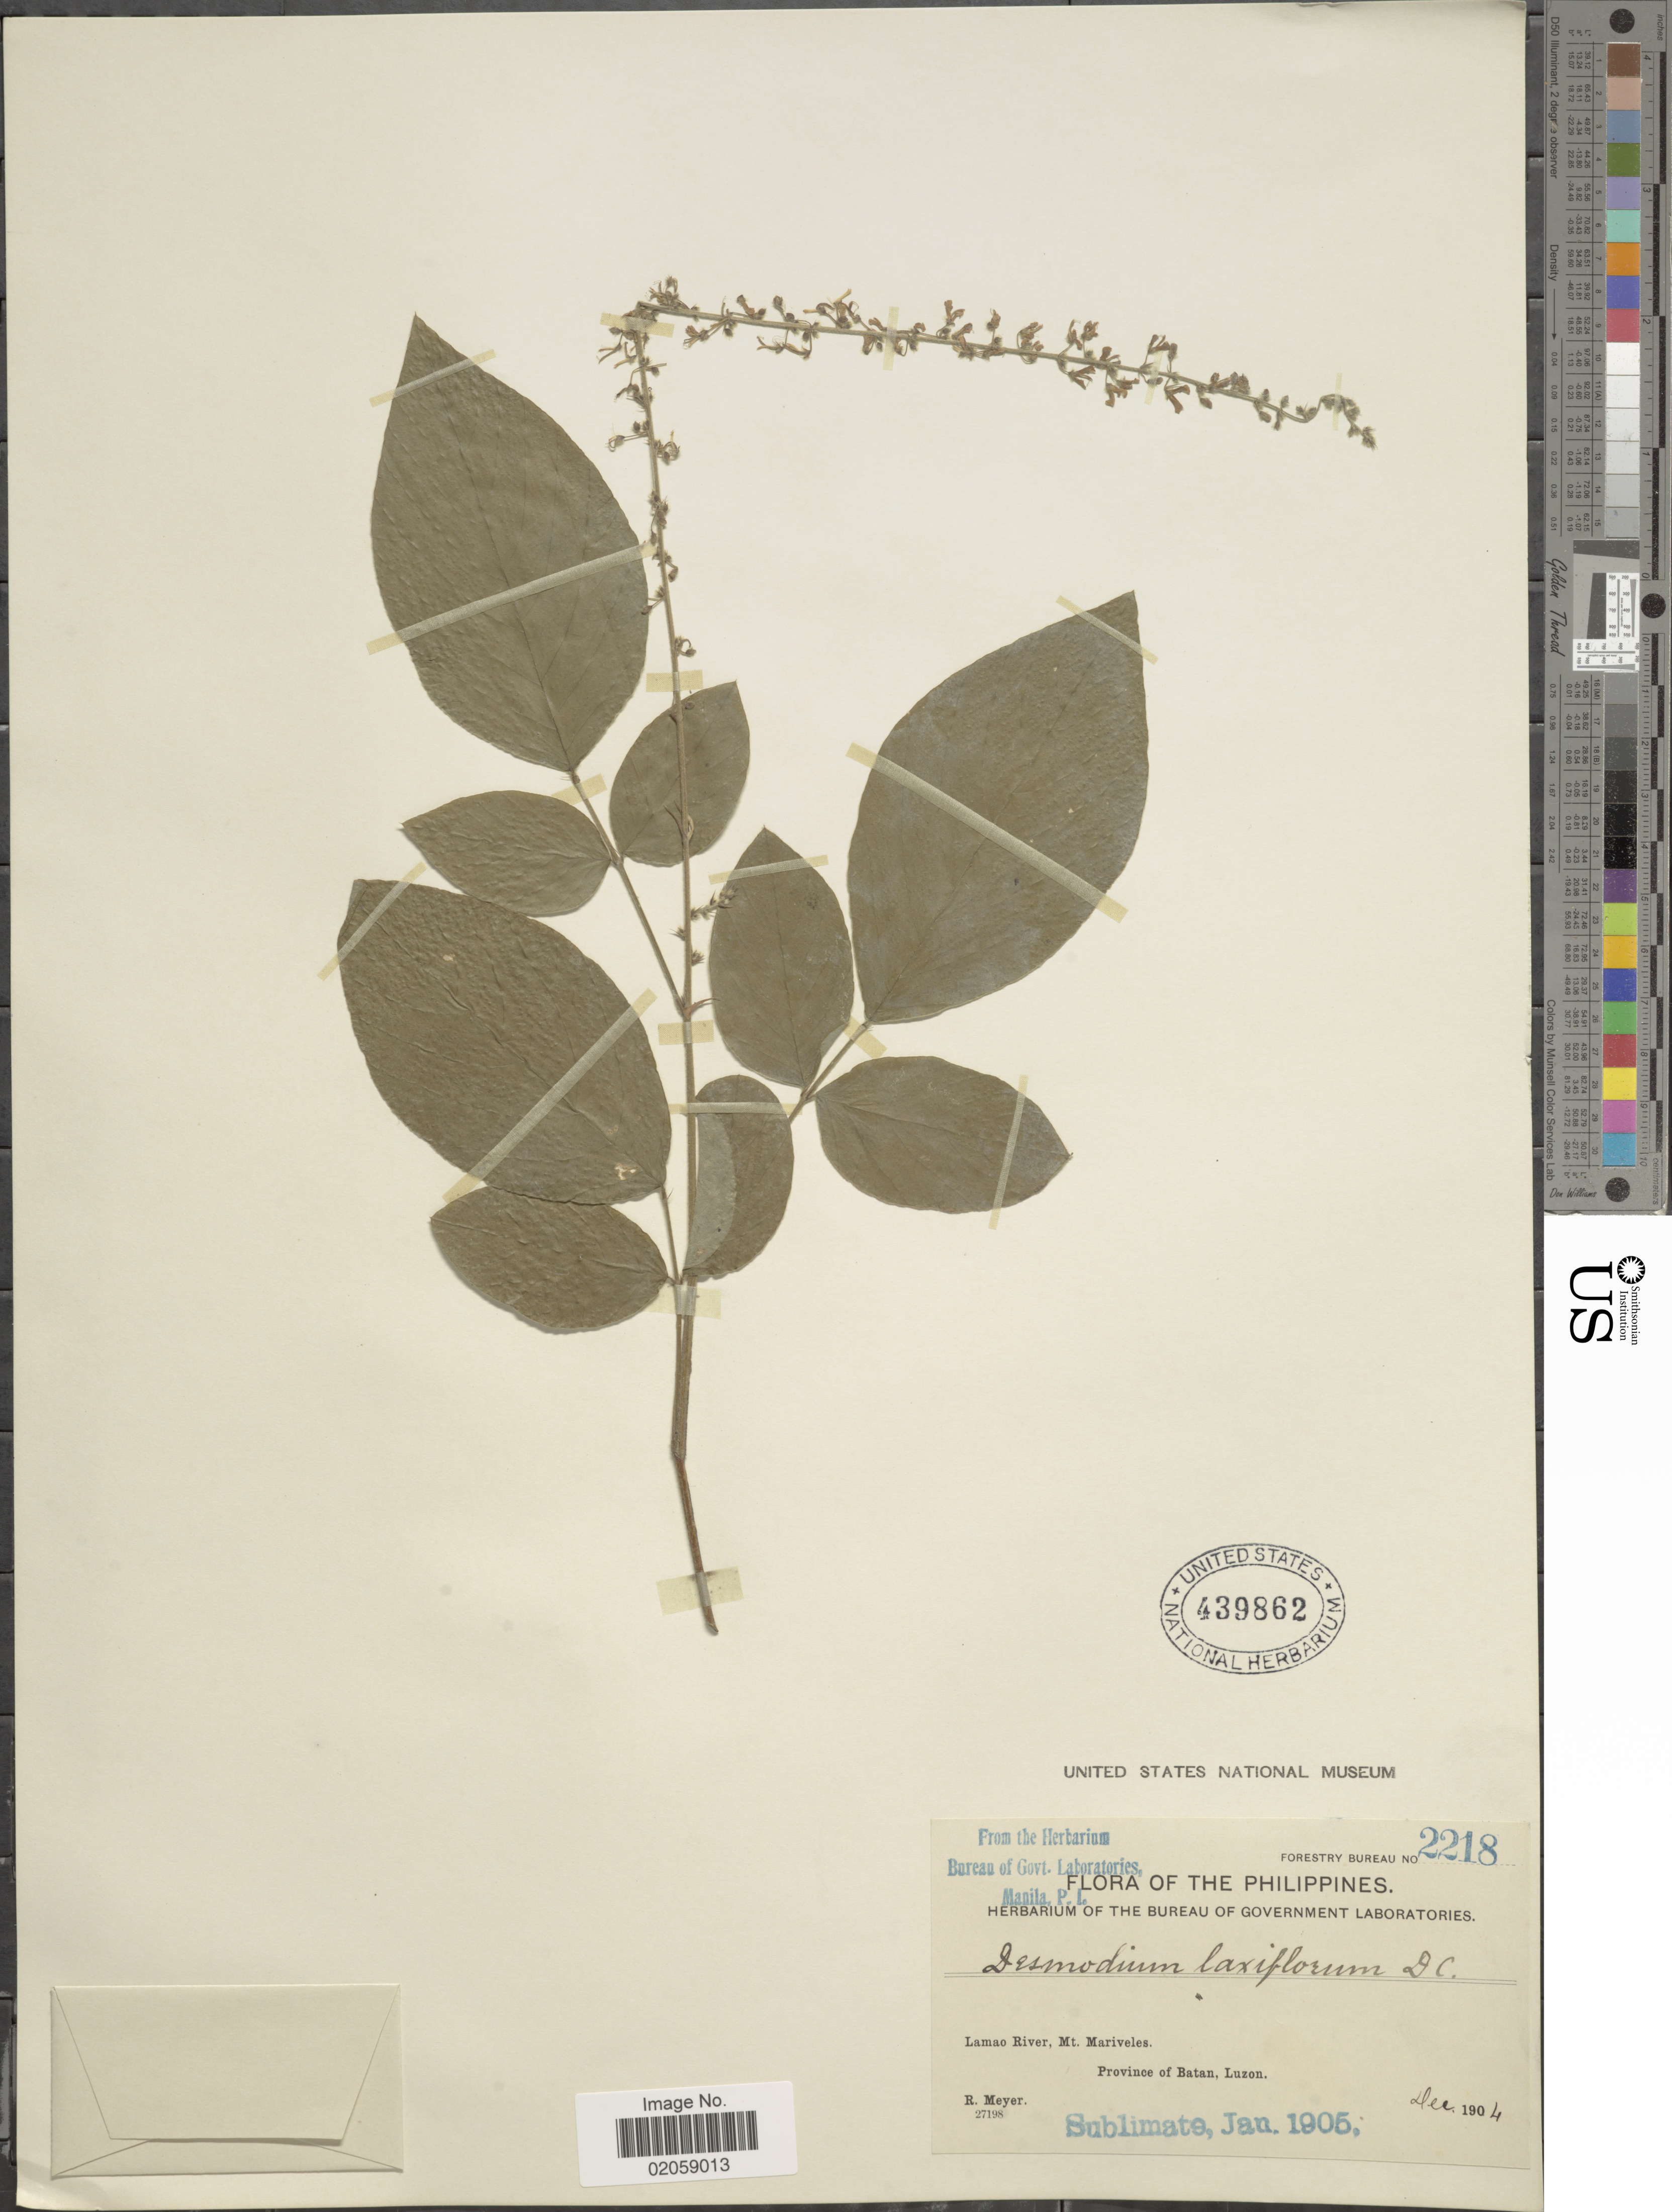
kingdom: Plantae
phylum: Tracheophyta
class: Magnoliopsida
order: Fabales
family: Fabaceae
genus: Sohmaea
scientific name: Sohmaea laxiflora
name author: (DC.) H. Ohashi & K. Ohashi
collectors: R. Meyer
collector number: Forestry Bureau 2218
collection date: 1904-12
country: Philippines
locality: Lamao River, Mt. Mariveles. Province of Batan, Luzon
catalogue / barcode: US 439862